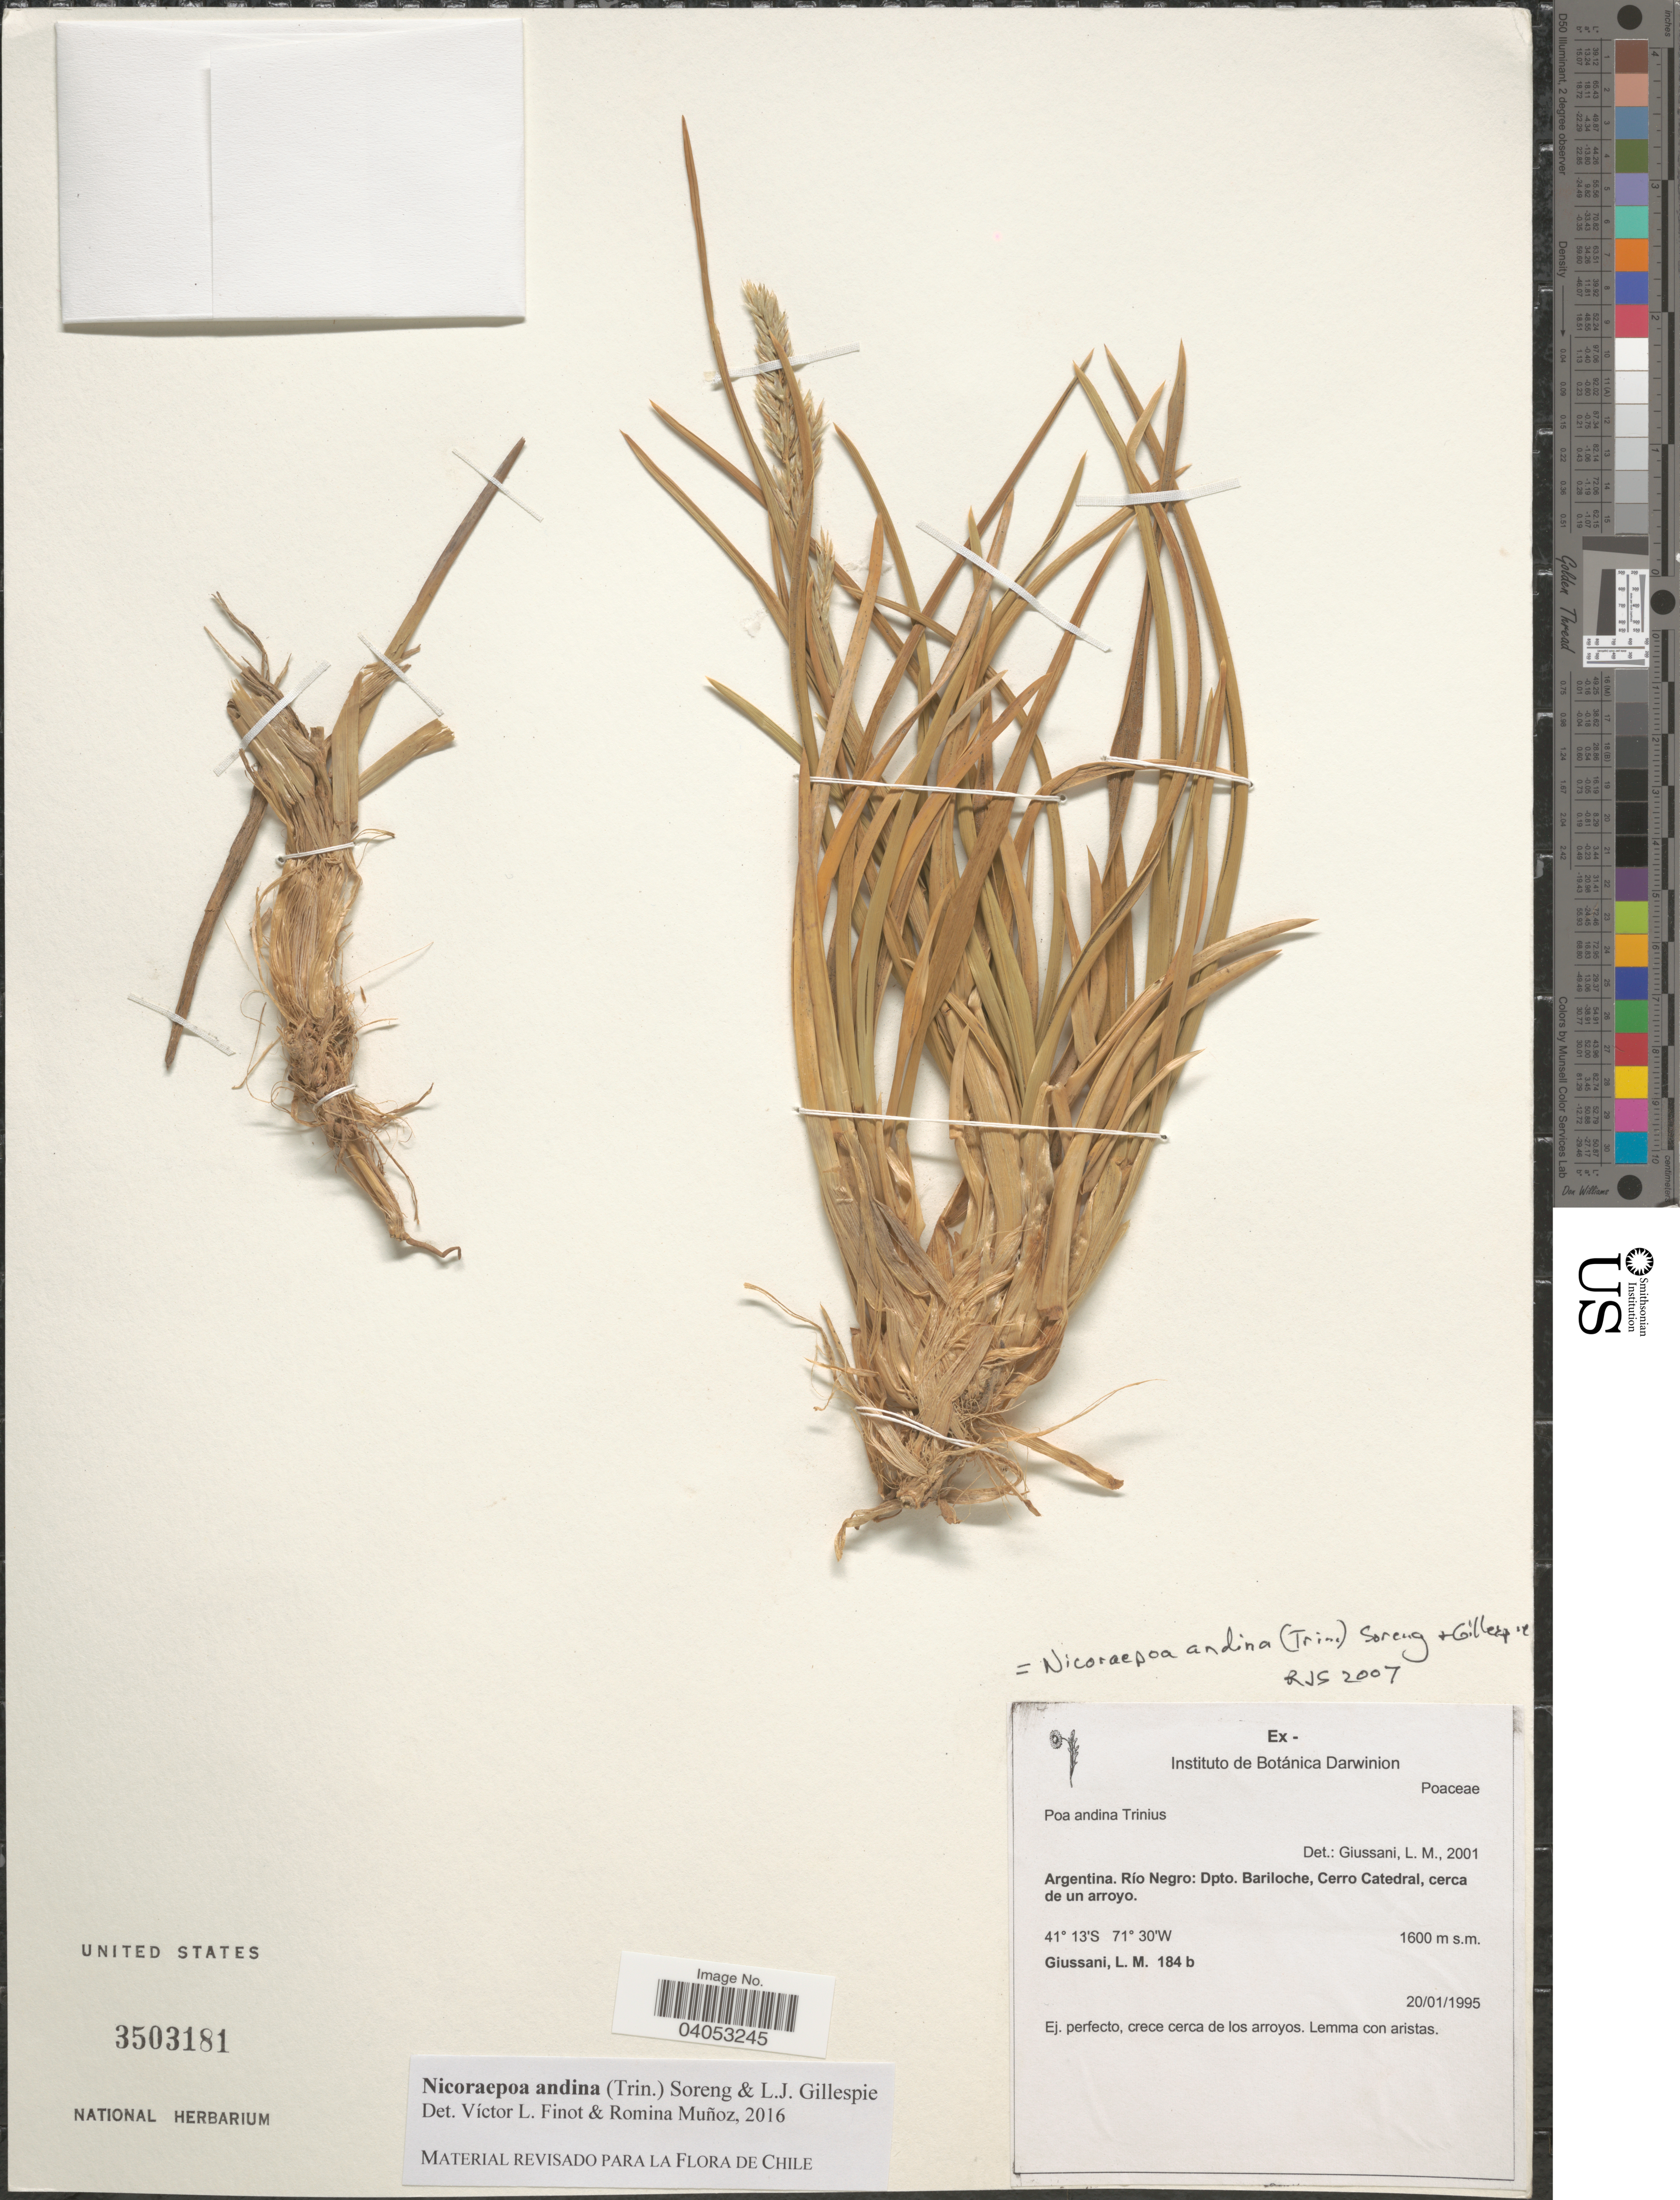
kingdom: Plantae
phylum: Tracheophyta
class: Liliopsida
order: Poales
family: Poaceae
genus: Nicoraepoa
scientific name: Nicoraepoa andina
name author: (Trin.) Soreng & L.J. Gillespie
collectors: L. Giussani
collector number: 184b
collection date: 1995-01-20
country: Argentina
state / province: Rio Negro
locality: Dpto. Bariloche, Cerro Catedral, cerca de un arroyo.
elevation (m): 1600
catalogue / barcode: US 3503181